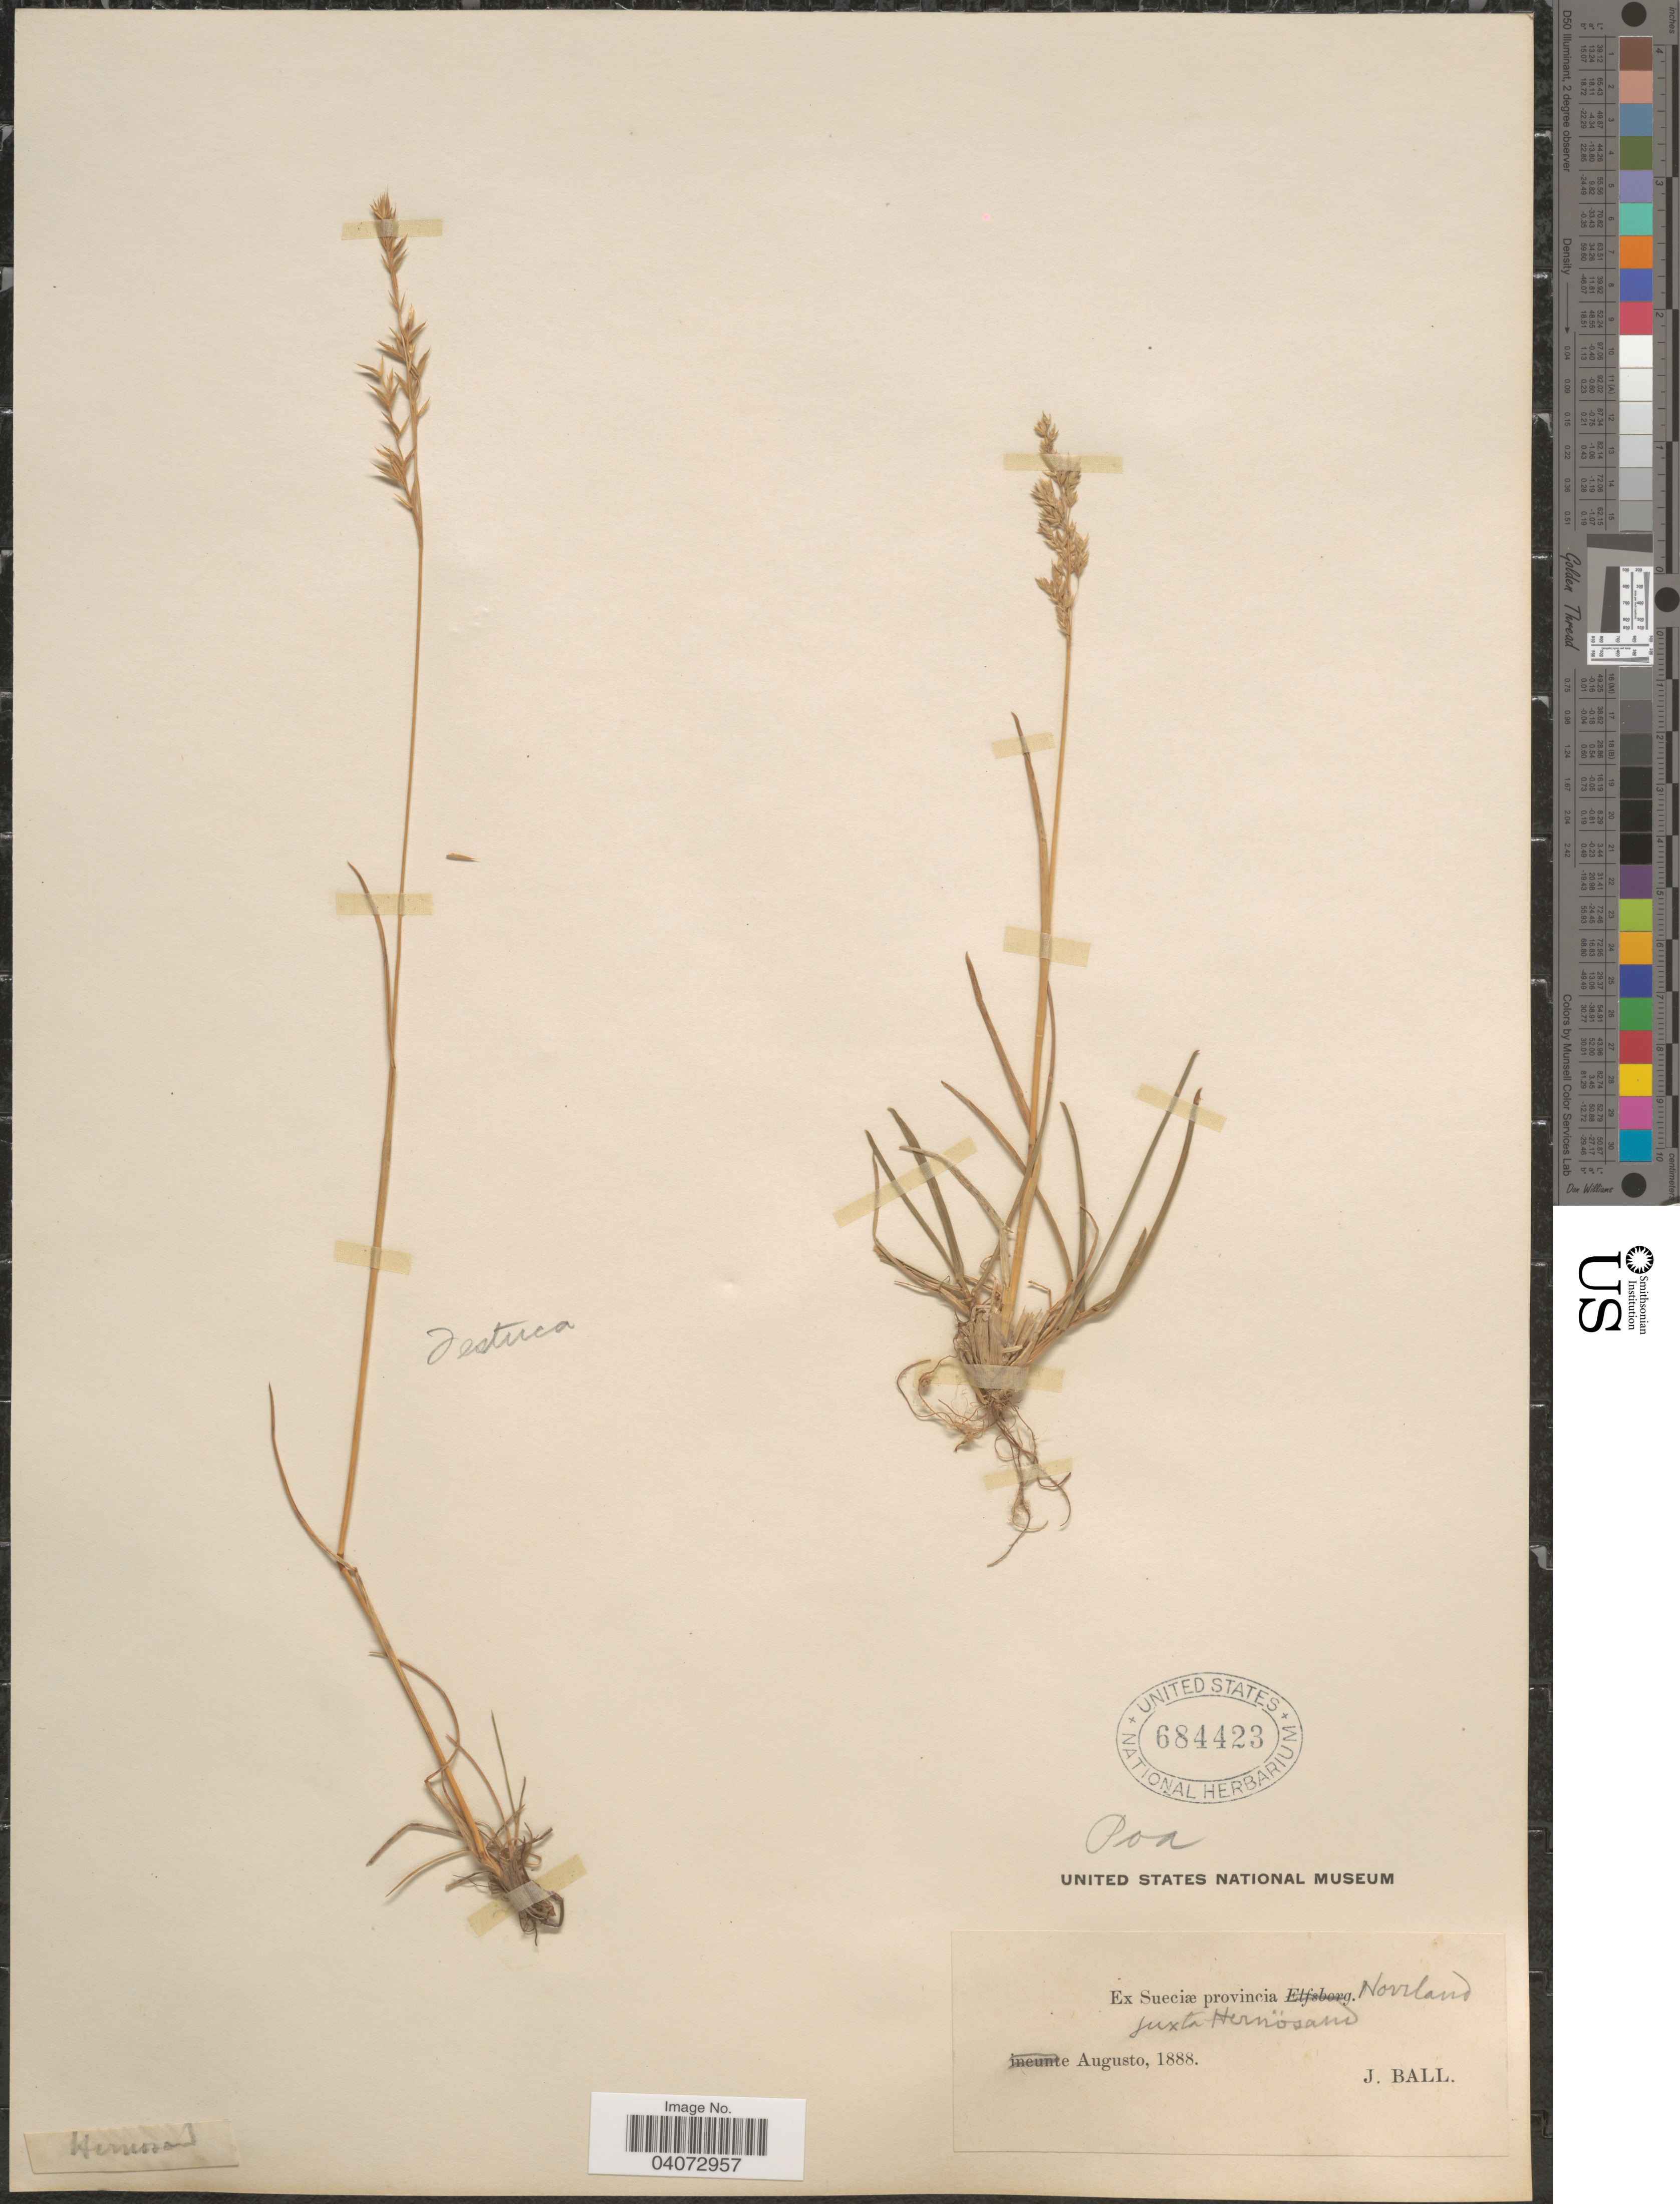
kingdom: Plantae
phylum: Tracheophyta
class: Liliopsida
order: Poales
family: Poaceae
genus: Poa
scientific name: Poa sp.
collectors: J. Ball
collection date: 1888-08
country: Sweden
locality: Ex Sueciæ provincia Noviland. Juxta Hernösand.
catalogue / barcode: US 684423